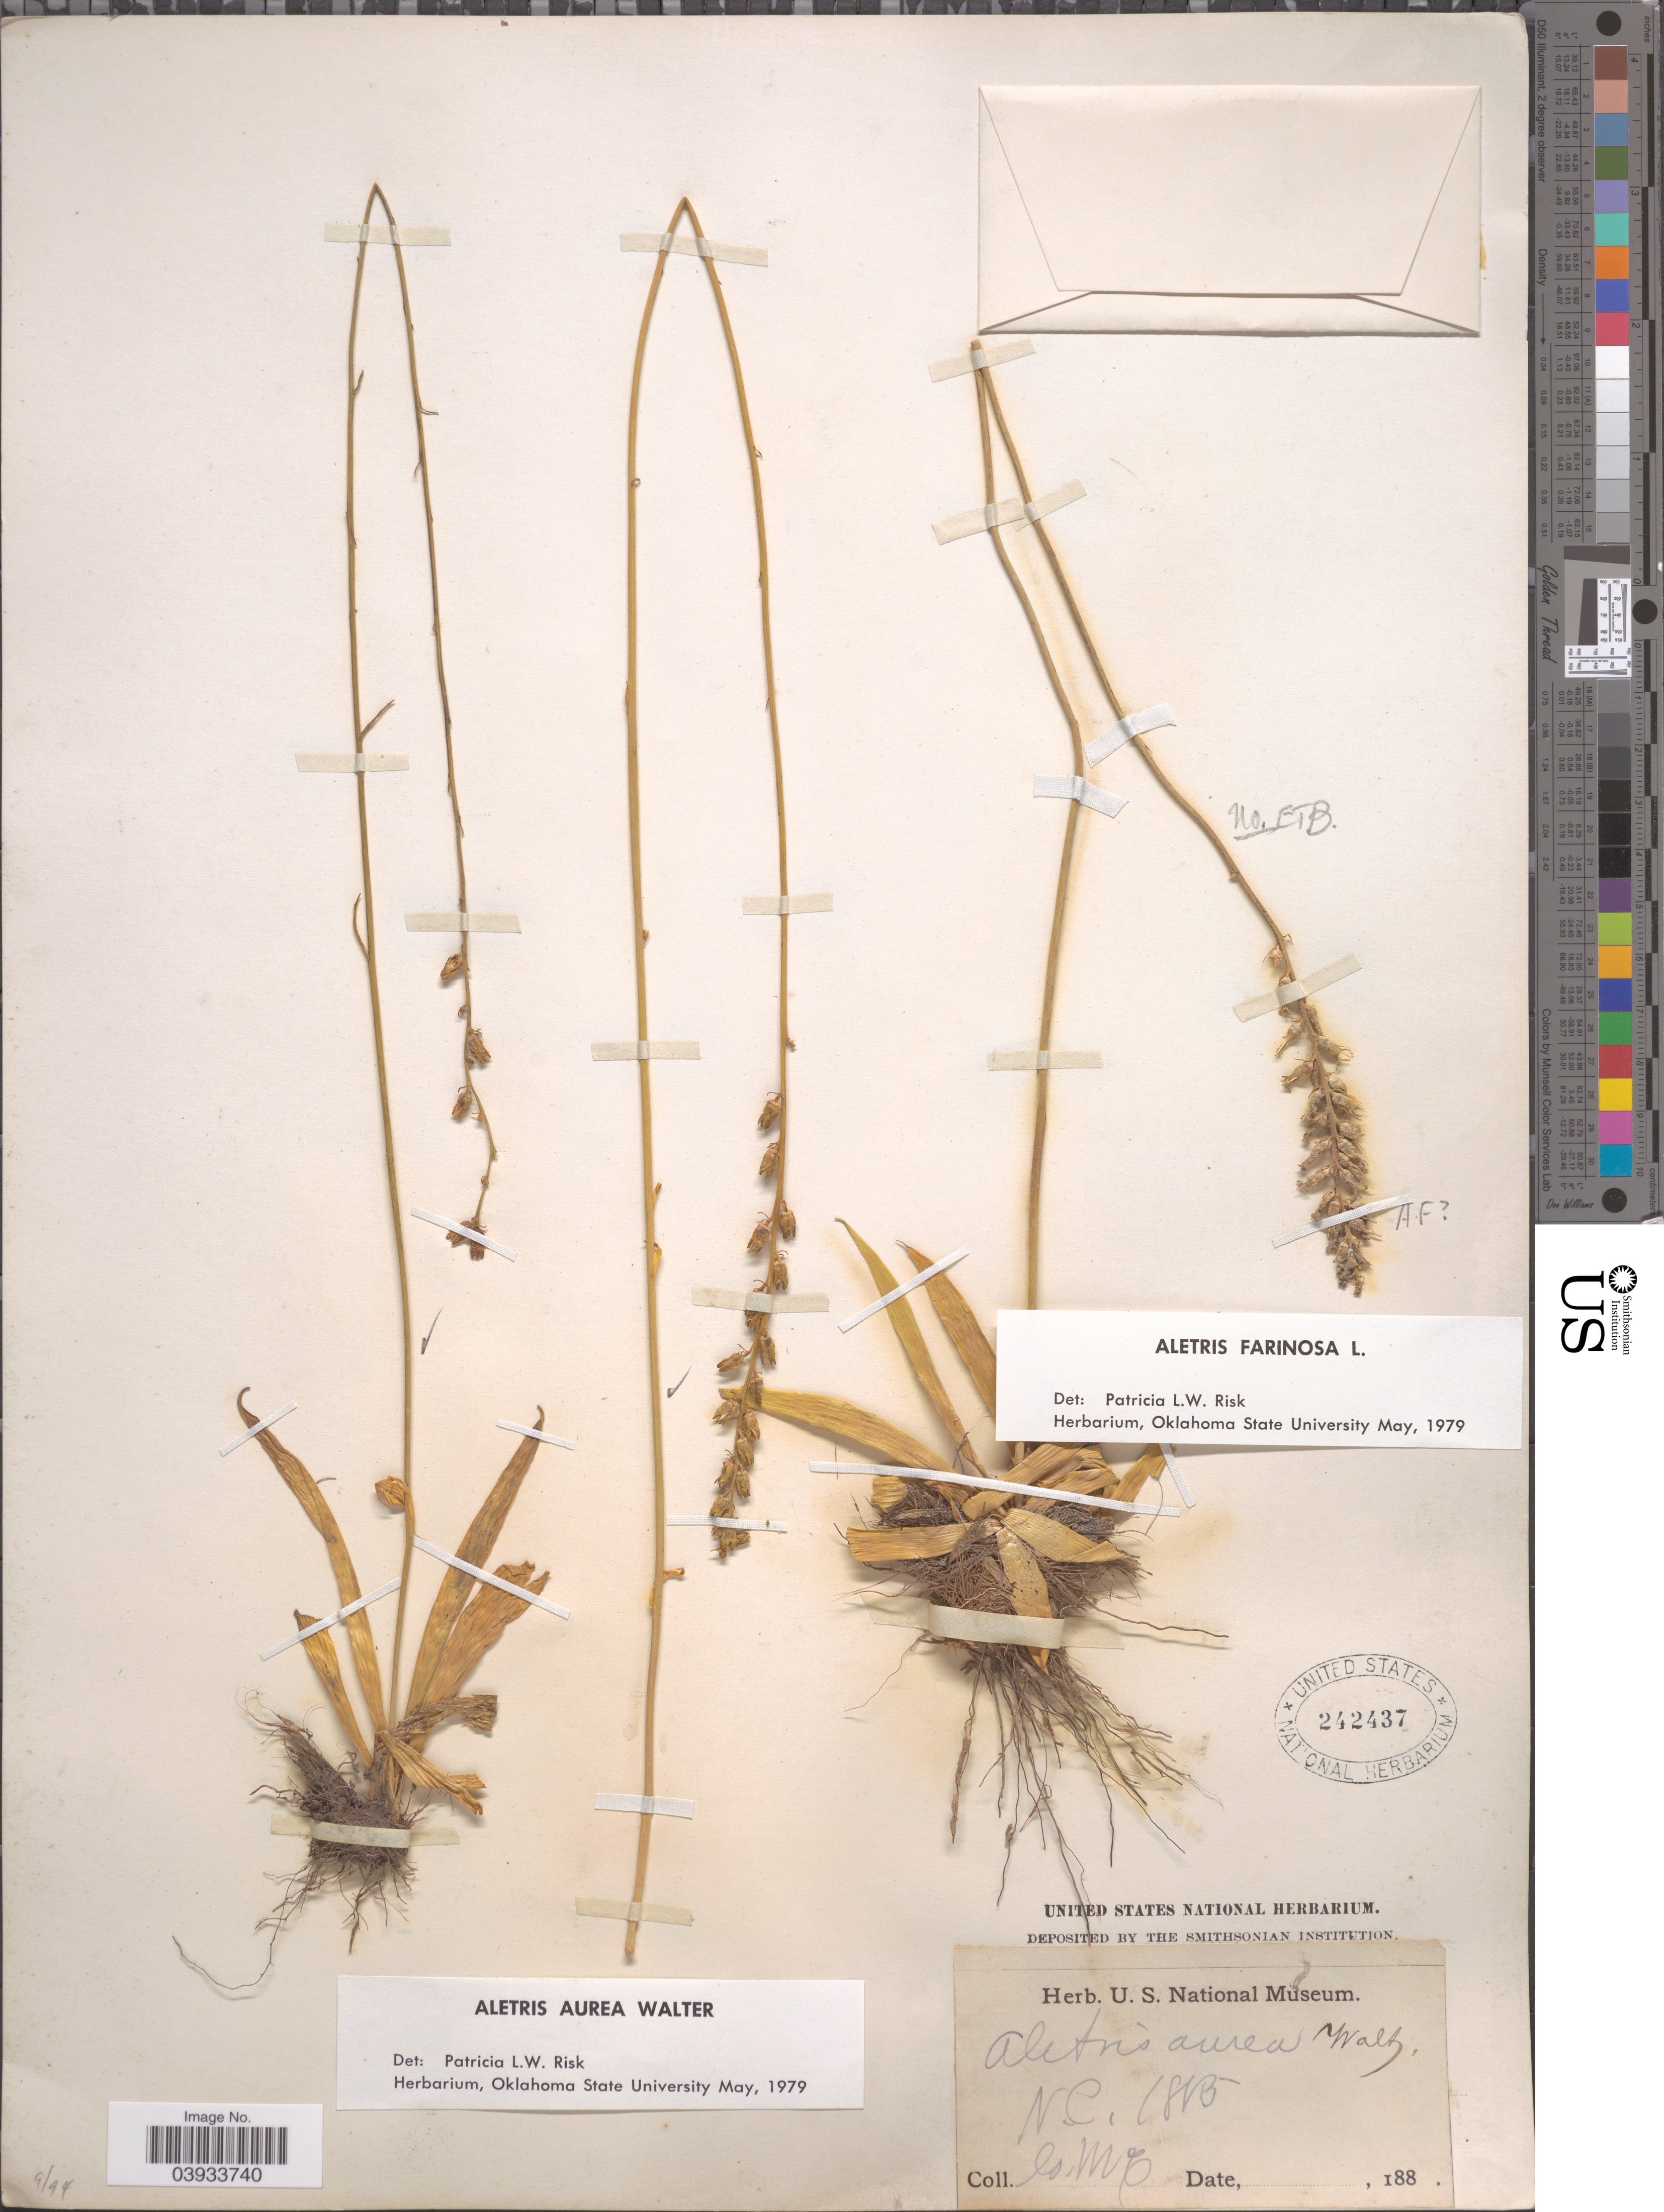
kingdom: Plantae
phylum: Tracheophyta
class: Liliopsida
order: Dioscoreales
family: Nartheciaceae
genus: Aletris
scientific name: Aletris aurea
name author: Walter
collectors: G. McCarthy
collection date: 1885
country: United States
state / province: North Carolina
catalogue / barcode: US 242437